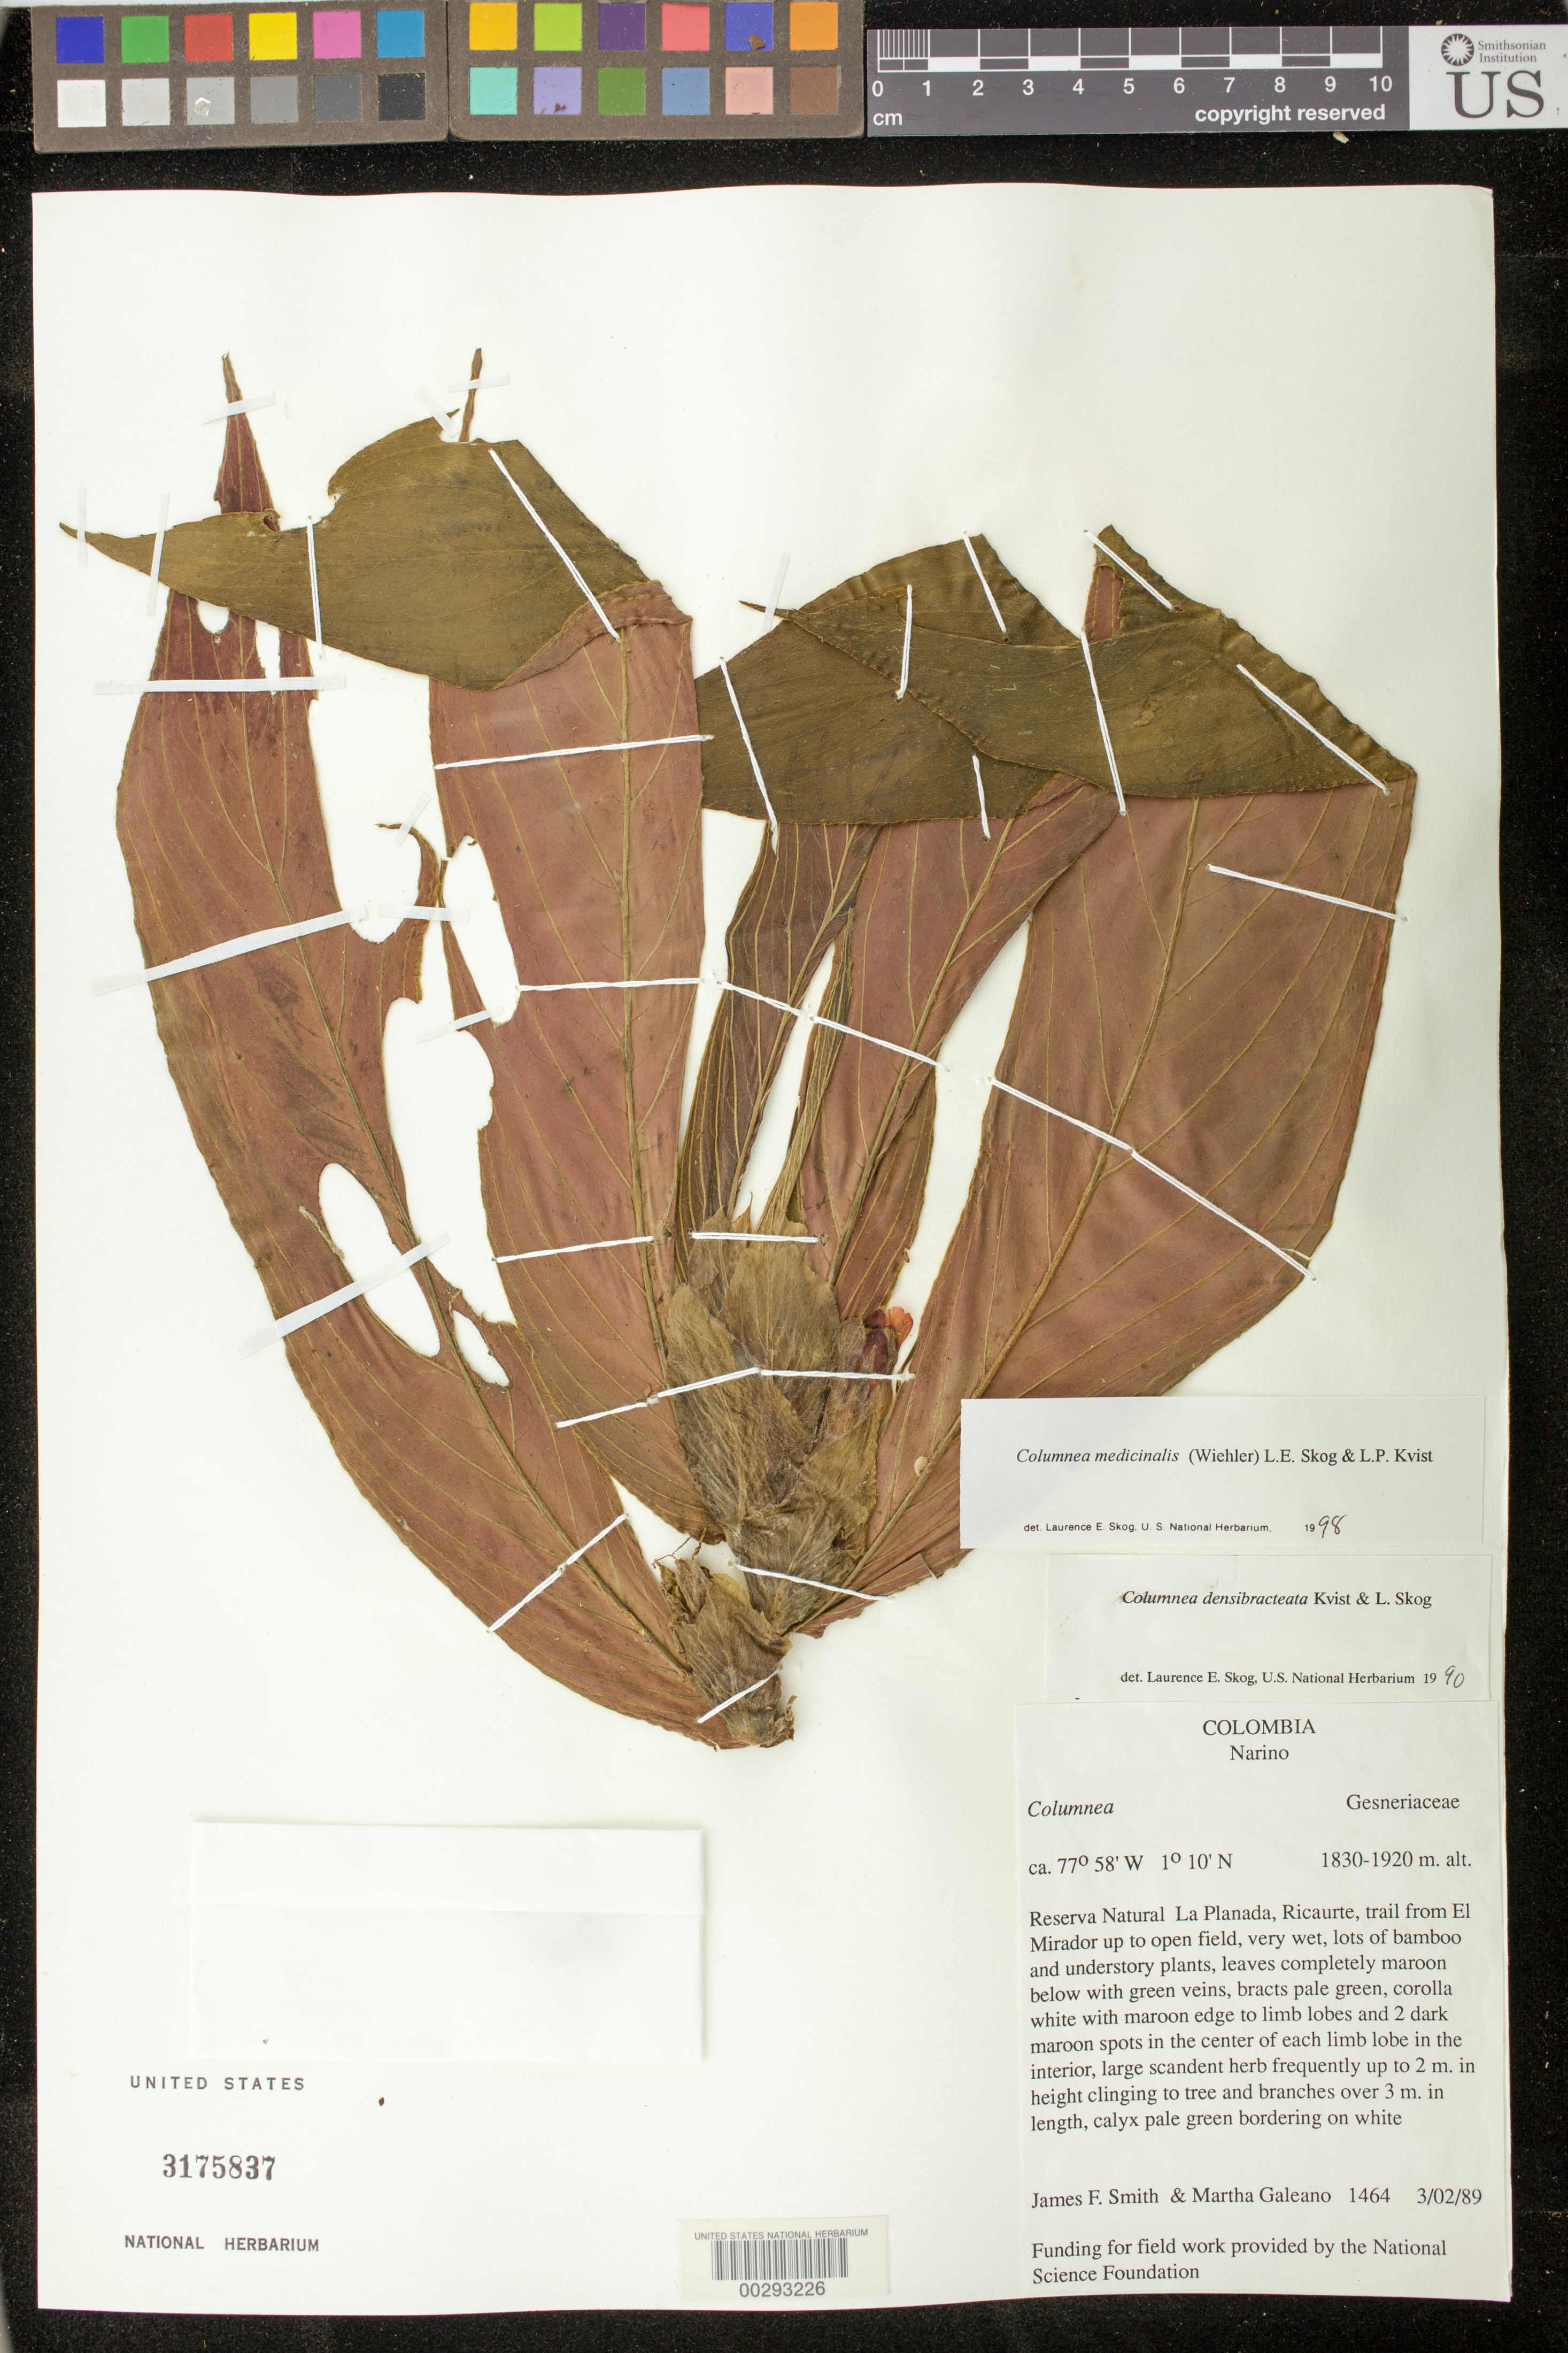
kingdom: Plantae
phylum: Tracheophyta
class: Magnoliopsida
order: Lamiales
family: Gesneriaceae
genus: Columnea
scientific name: Columnea medicinalis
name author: (Wiehler) L.E. Skog & L.P. Kvist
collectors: J. Smith & M. Galeano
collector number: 1464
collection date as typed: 02 Mar 1989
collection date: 1989-03-02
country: Colombia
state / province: Nariño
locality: Reserva Natural La Planada, Ricaurte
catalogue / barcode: US 3175837